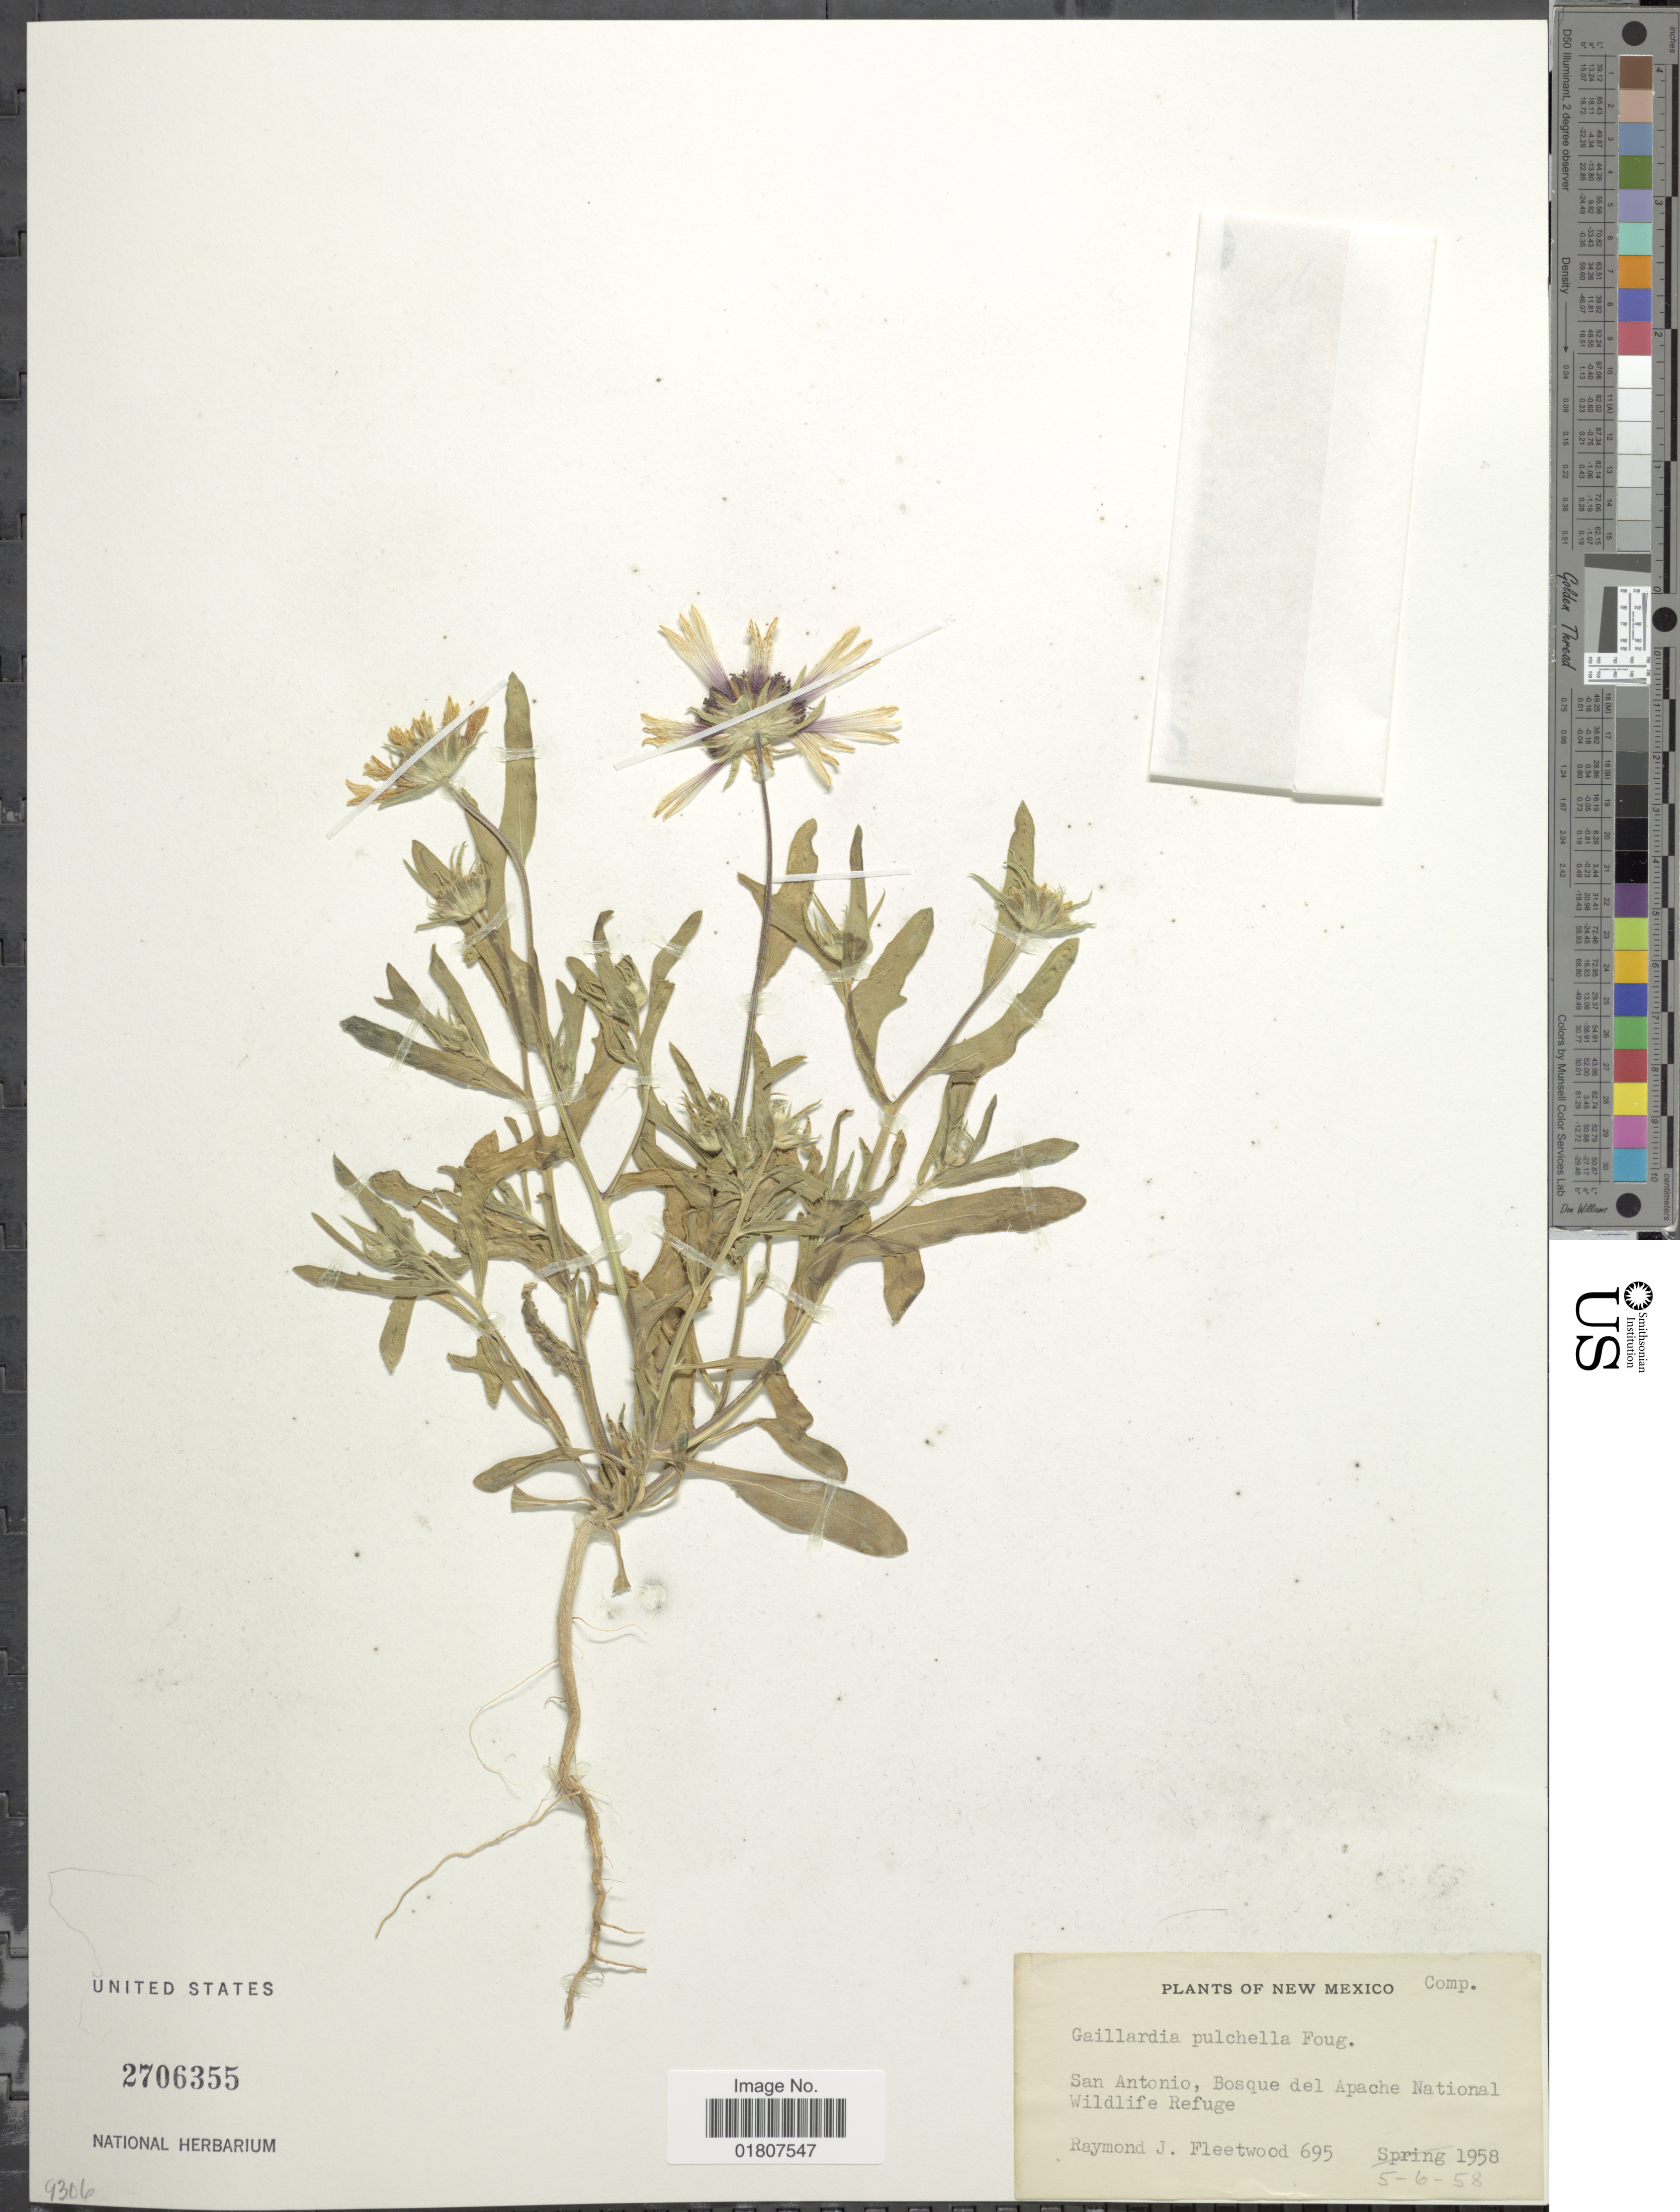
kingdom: Plantae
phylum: Tracheophyta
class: Magnoliopsida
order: Asterales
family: Asteraceae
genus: Gaillardia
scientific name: Gaillardia pulchella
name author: Foug.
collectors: R. J. Fleetwood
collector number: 695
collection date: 1958-05-06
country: United States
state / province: New Mexico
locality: San Antonio, Bosque del Apache National Wildlife Refuge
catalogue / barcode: US 2706355